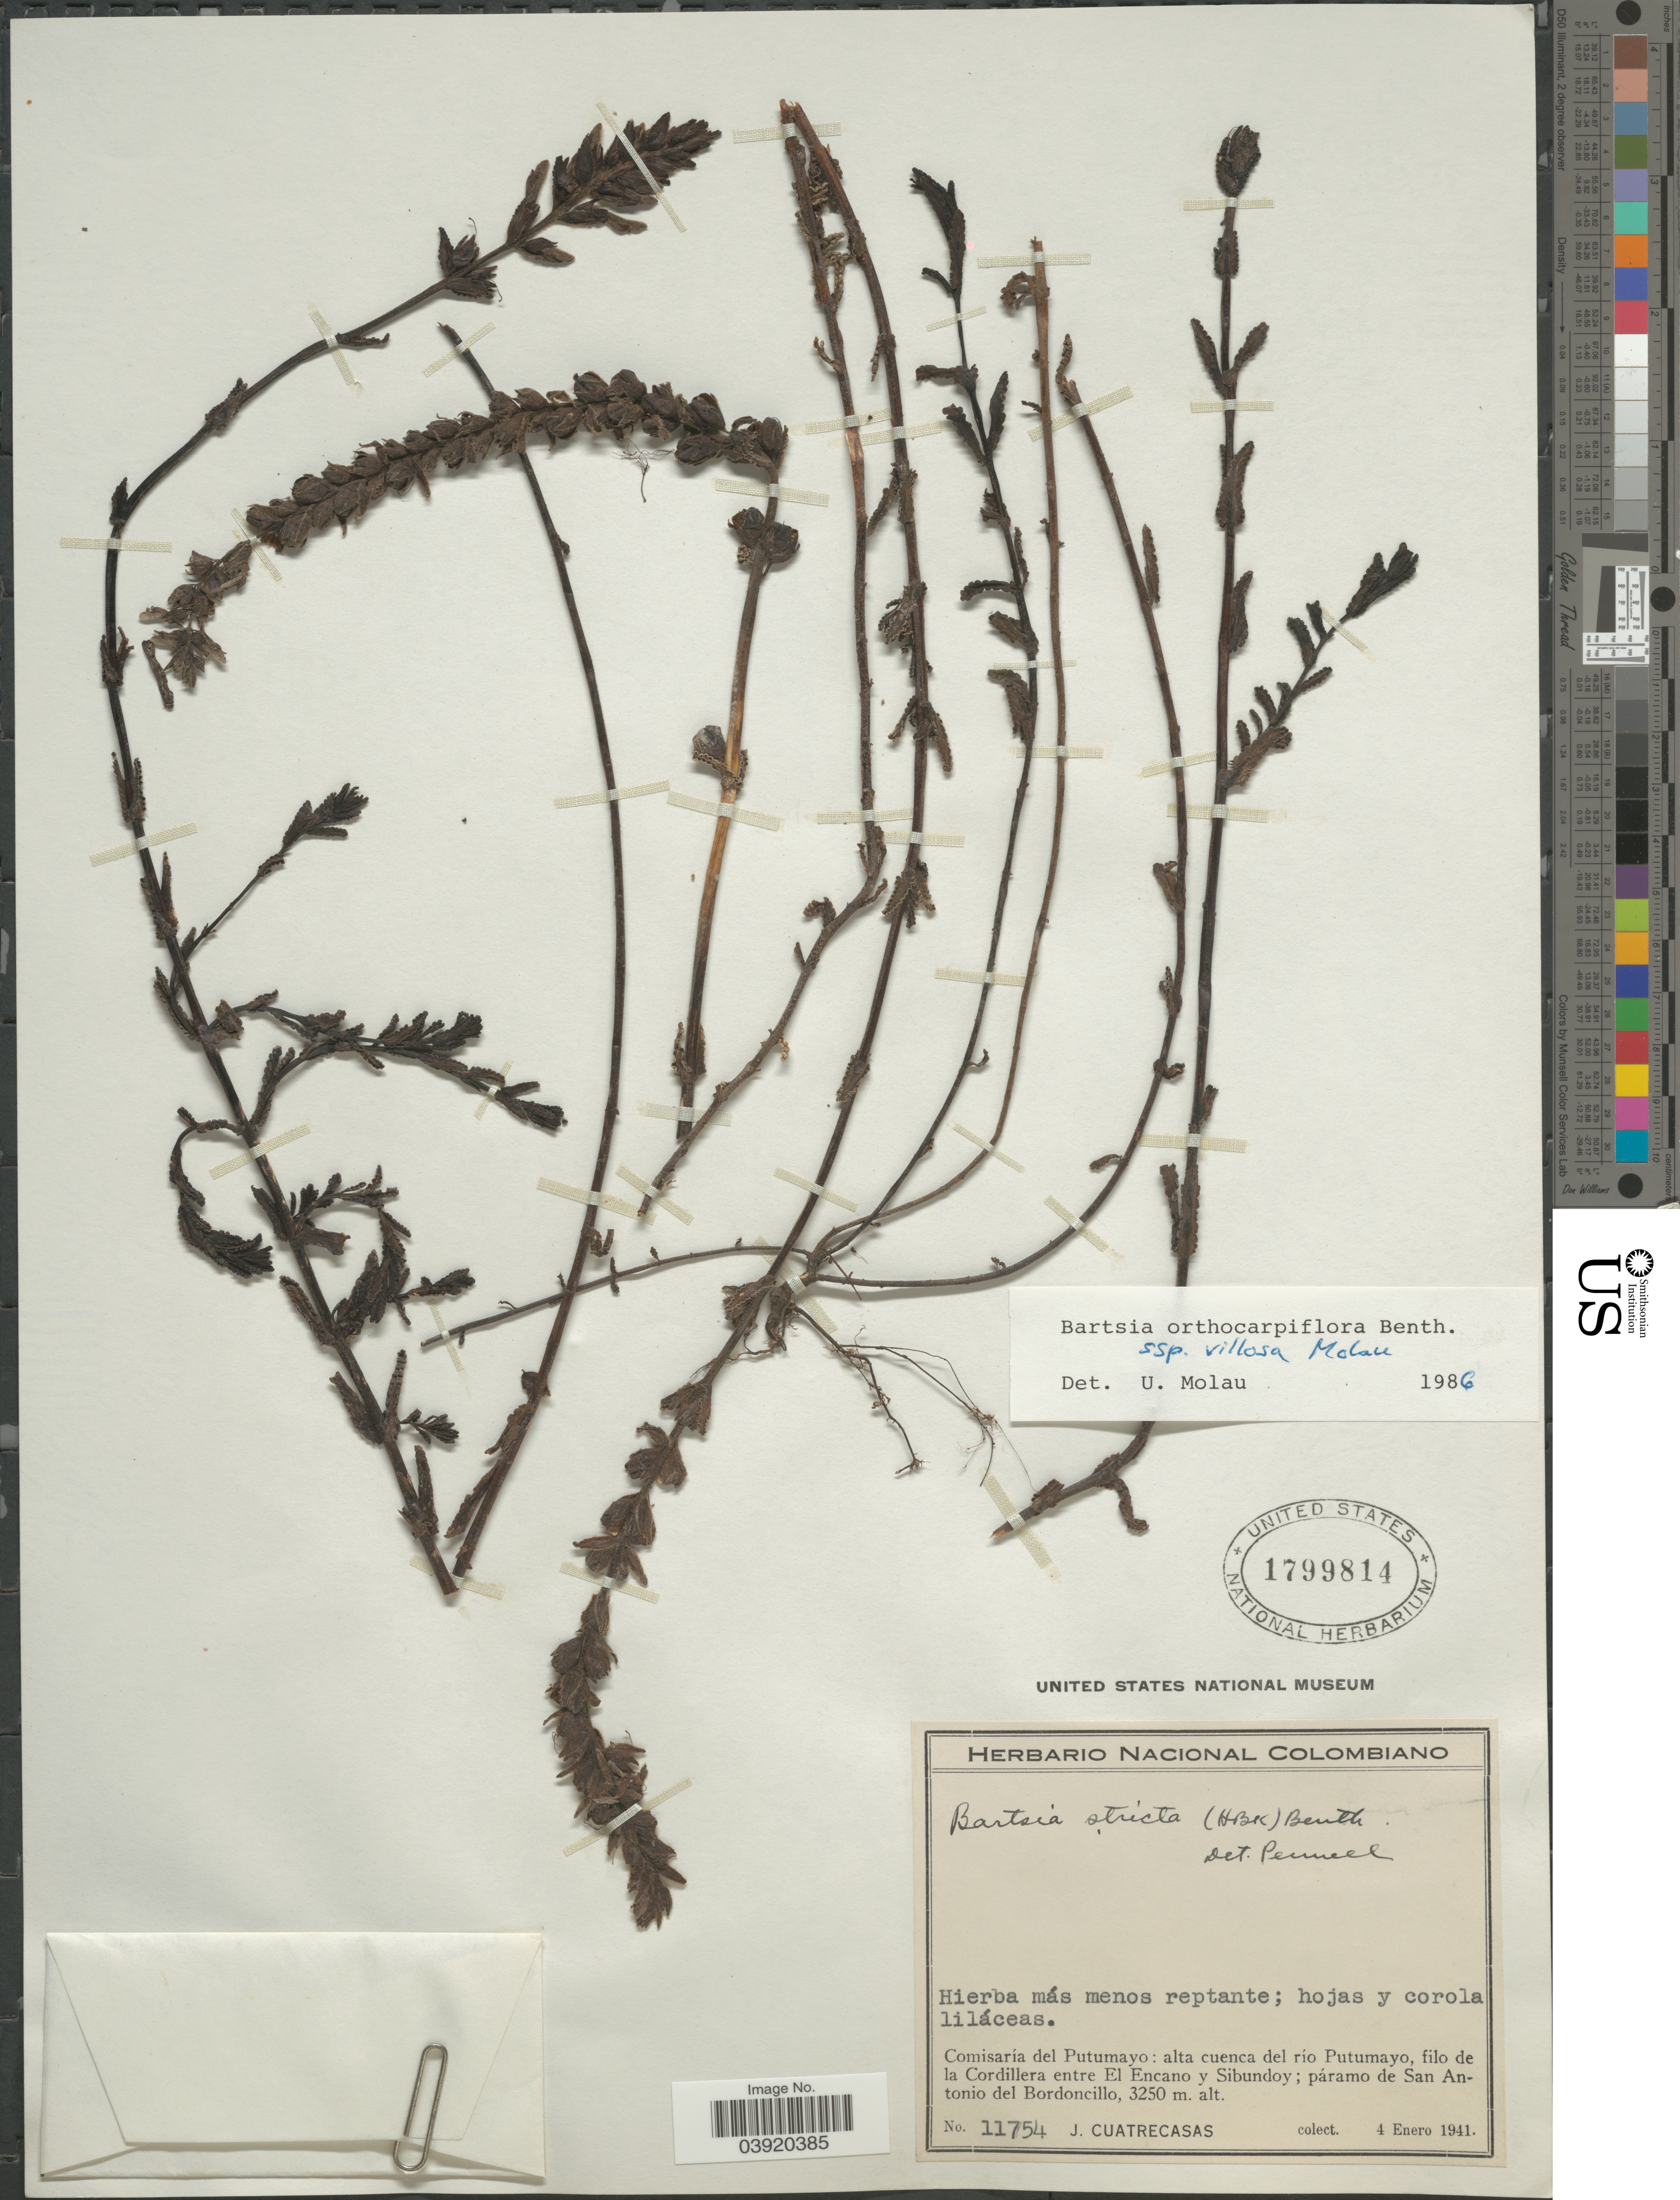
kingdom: Plantae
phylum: Tracheophyta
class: Magnoliopsida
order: Lamiales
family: Orobanchaceae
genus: Bartsia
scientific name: Bartsia orthocarpiflora subsp. villosa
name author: Molau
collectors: J. Cuatrecasas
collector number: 11754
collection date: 1941-01-04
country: Colombia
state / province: Putumayo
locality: Comisaría del Putumayo: alta cuenca del río Putumayo, filo de la Cordillera entre El Encano y Sibundoy; páramo de San Antonio del Bordoncillo.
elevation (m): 3250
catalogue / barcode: US 1799814